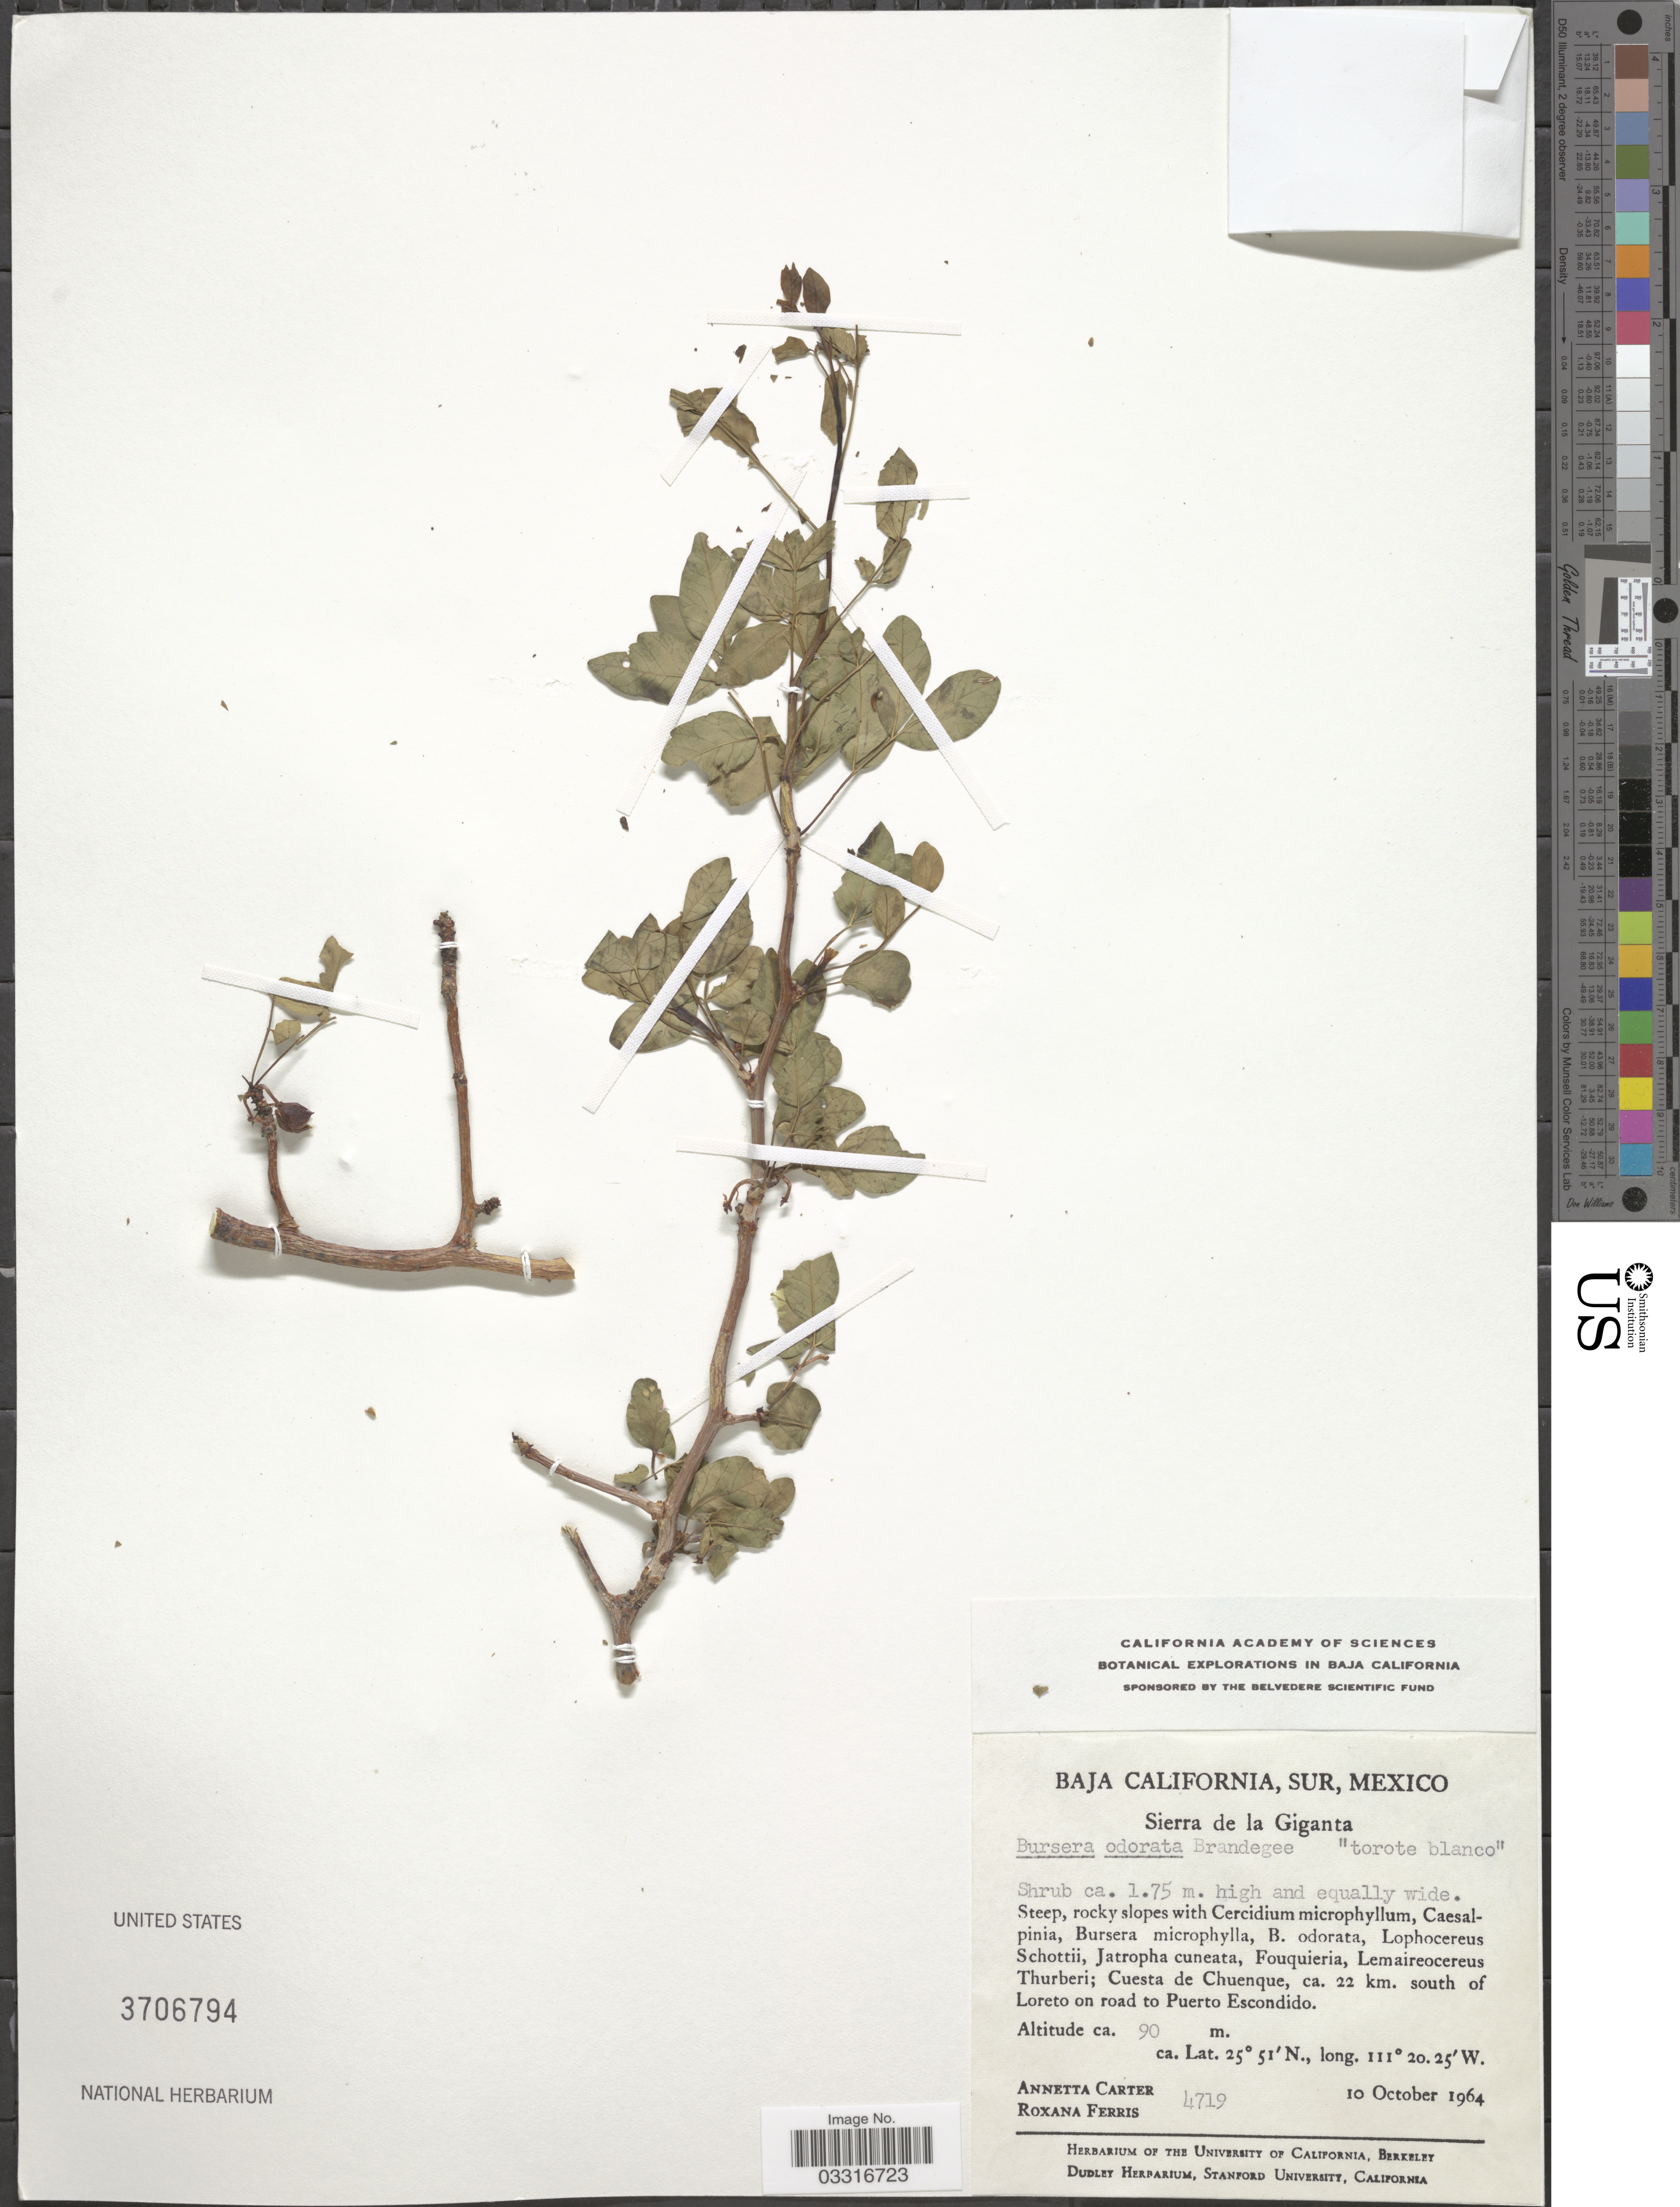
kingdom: Plantae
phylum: Tracheophyta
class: Magnoliopsida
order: Sapindales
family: Burseraceae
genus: Bursera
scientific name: Bursera odorata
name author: Brandegee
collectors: A. Carter & R. S. Ferris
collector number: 4719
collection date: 1964-10-10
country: Mexico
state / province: Baja California Sur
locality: Sierra de la Giganta, Cuesta de Chuenque, ca. 22 km. south of Loreto on road to Puerto Escondido.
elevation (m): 90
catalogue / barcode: US 3706794